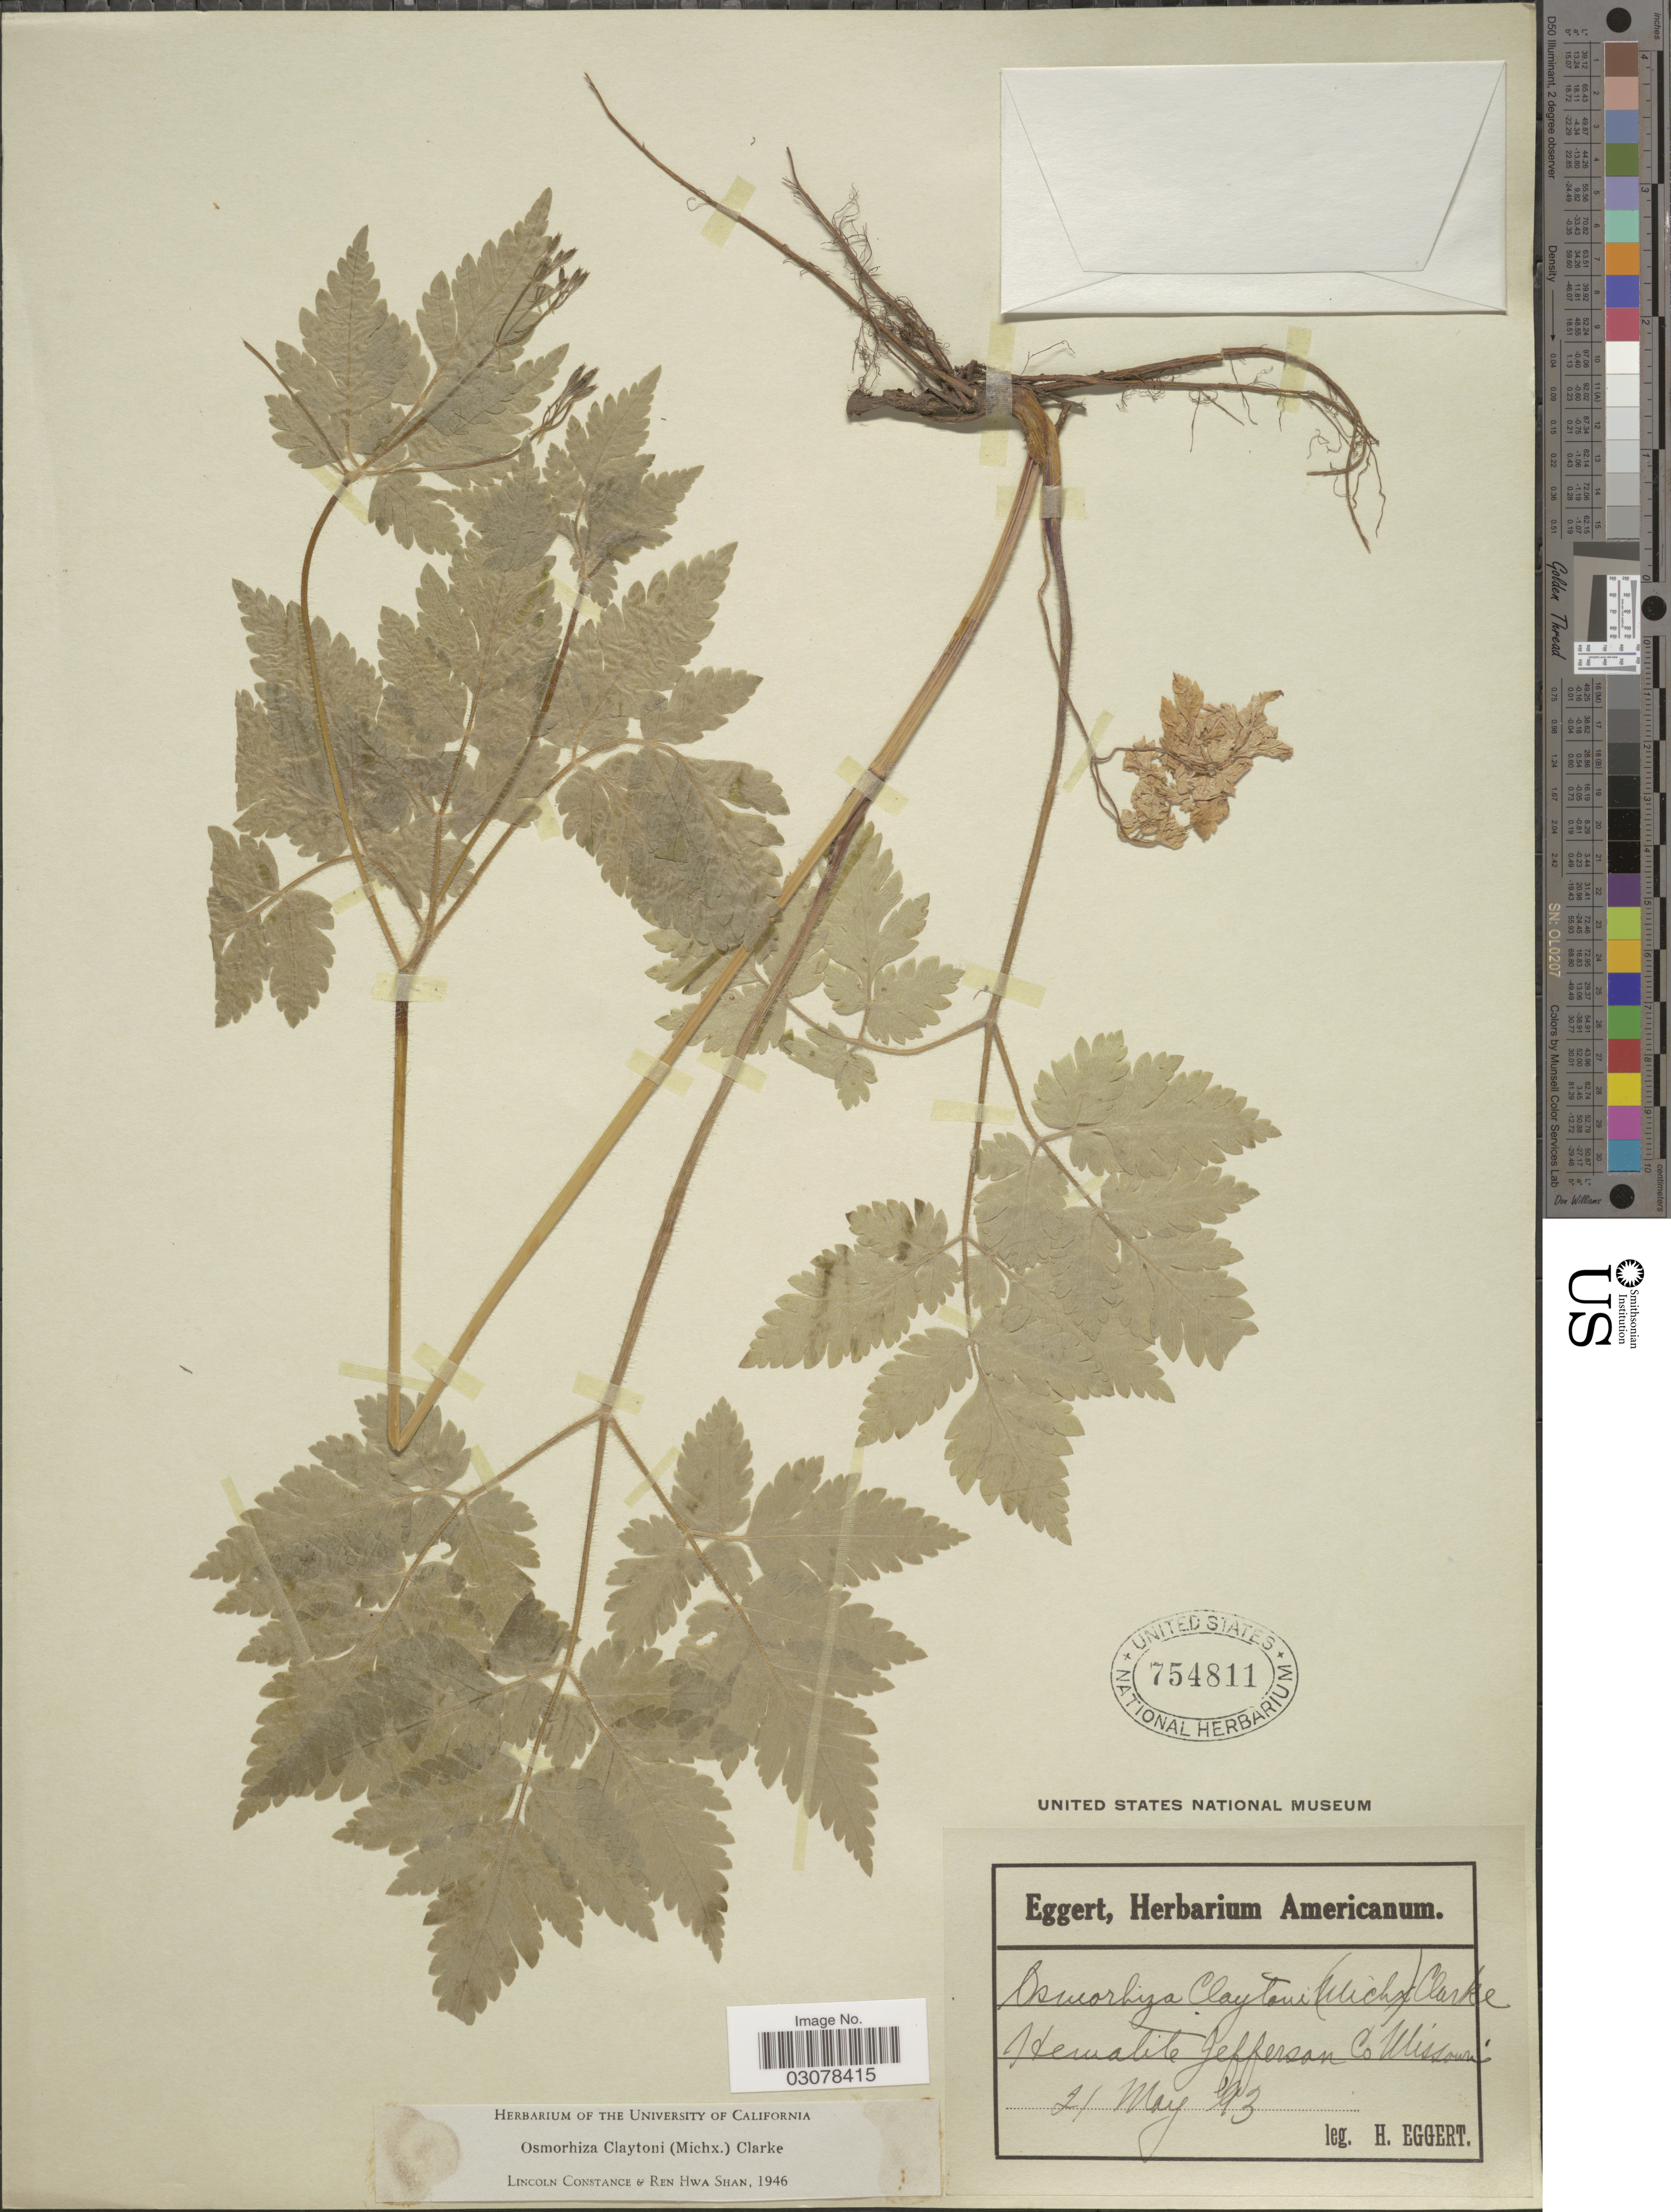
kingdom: Plantae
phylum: Tracheophyta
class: Magnoliopsida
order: Apiales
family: Apiaceae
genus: Osmorhiza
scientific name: Osmorhiza claytonii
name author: (Michx.) C.B. Clarke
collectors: H. Eggert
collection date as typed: Transcribed d/m/y: 21/5/93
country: United States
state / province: Missouri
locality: Hematite Jefferson Co.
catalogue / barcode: US 754811